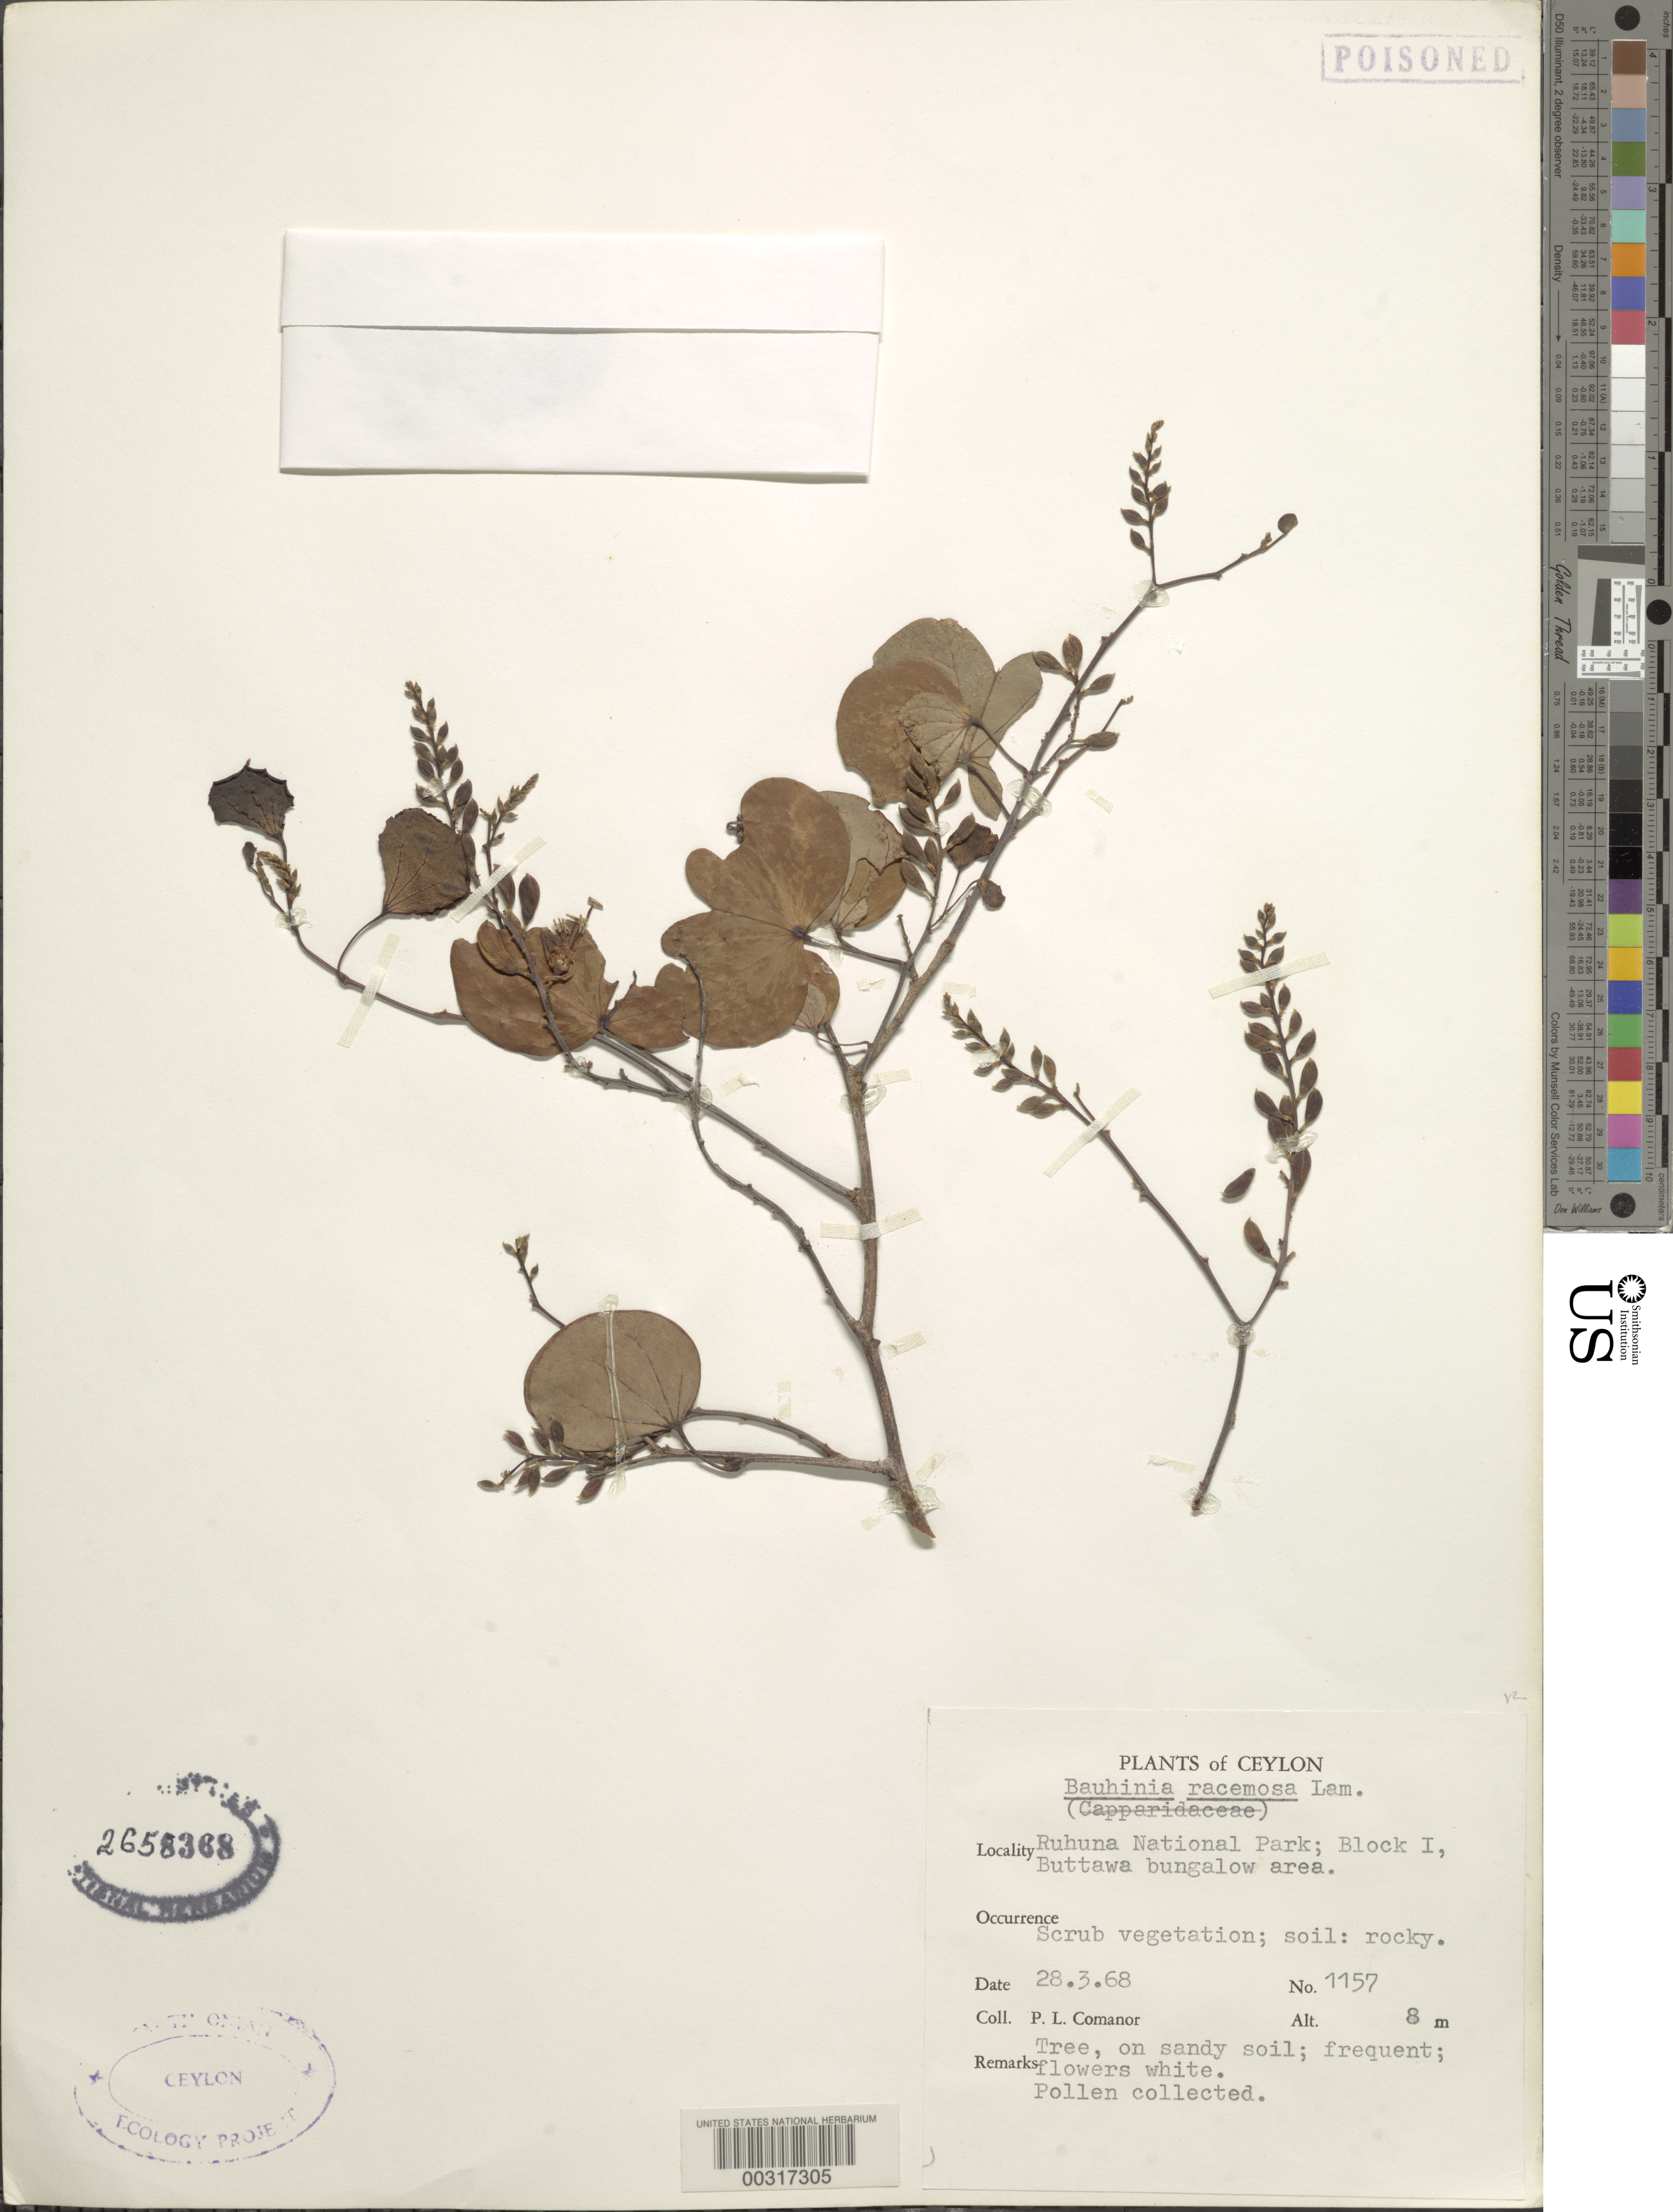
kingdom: Plantae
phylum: Tracheophyta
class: Magnoliopsida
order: Fabales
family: Fabaceae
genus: Bauhinia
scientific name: Bauhinia racemosa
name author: Lam.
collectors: P. Comanor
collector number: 1157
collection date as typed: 28 Mar 1968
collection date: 1968-03-28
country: Sri Lanka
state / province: Southern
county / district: Hambantota Dist.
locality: Ruhuna national park; block i, buttawa bungalow area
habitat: On sandy soil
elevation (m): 8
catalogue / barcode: US 2658368